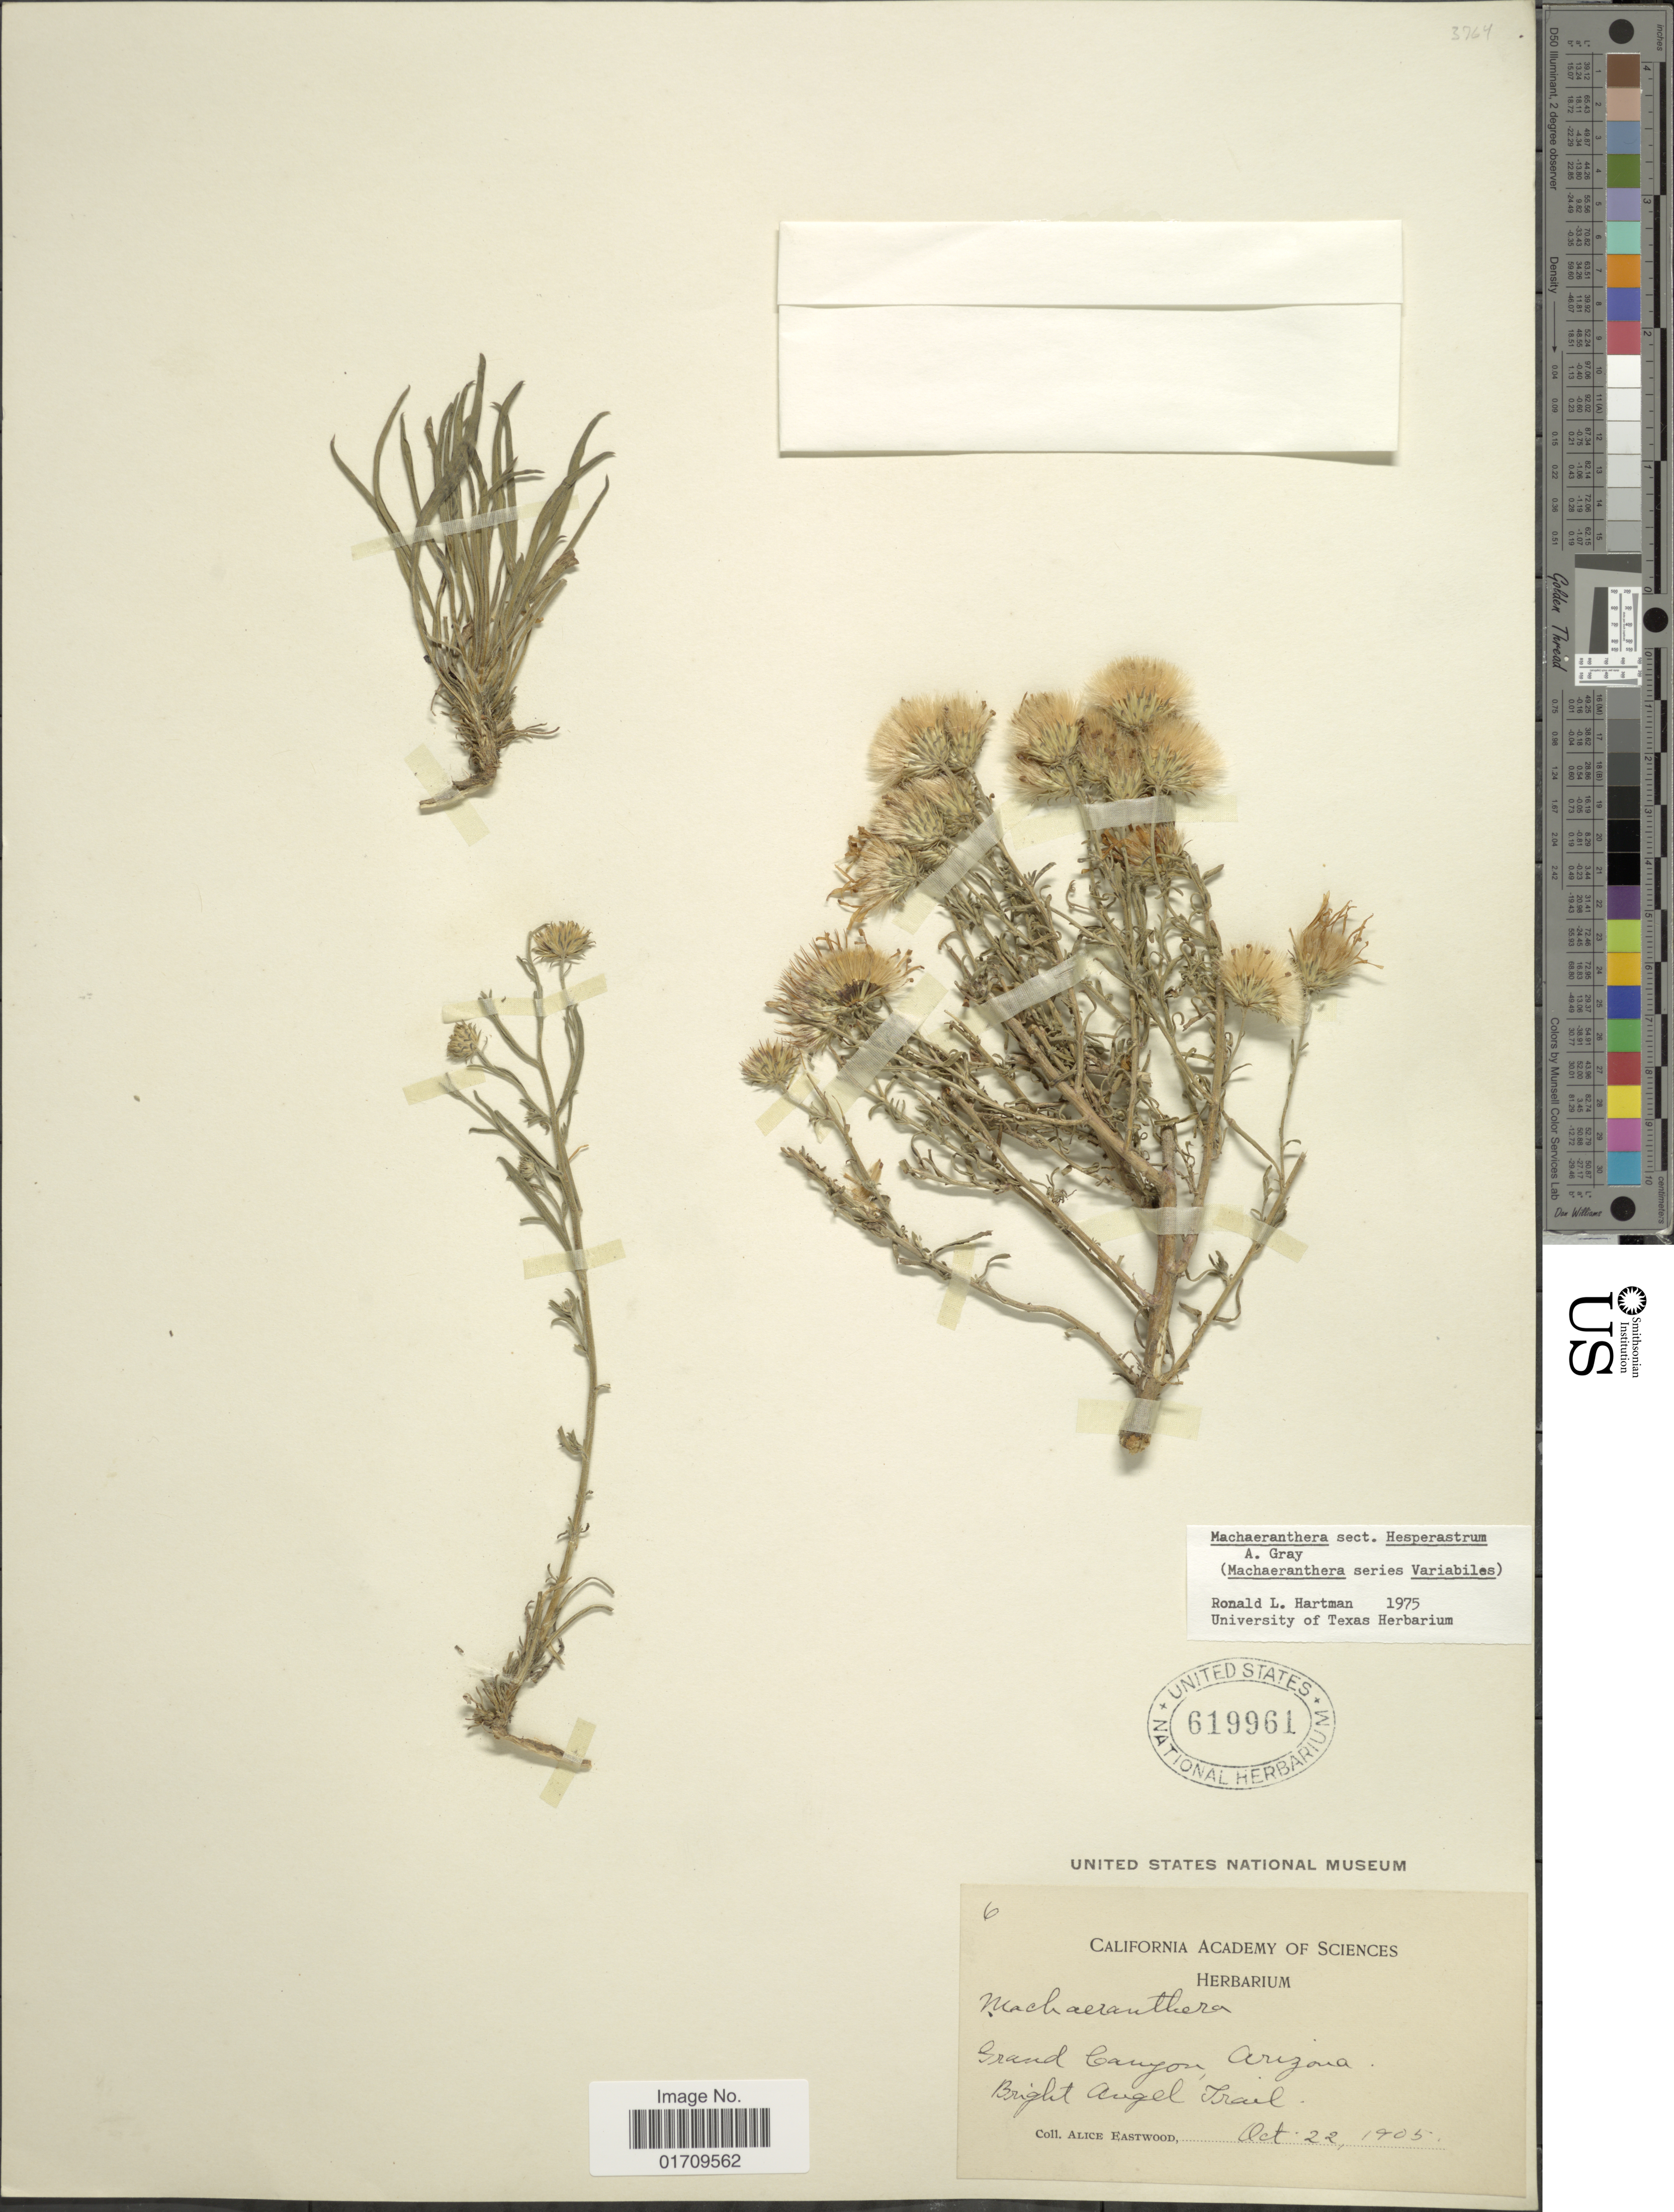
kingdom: Plantae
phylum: Tracheophyta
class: Magnoliopsida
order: Asterales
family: Asteraceae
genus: Machaeranthera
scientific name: Machaeranthera sp.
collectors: A. Eastwood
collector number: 6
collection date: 1905-10-22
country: United States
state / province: Arizona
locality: Grand Canyon, Bright Angel Trail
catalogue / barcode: US 619961